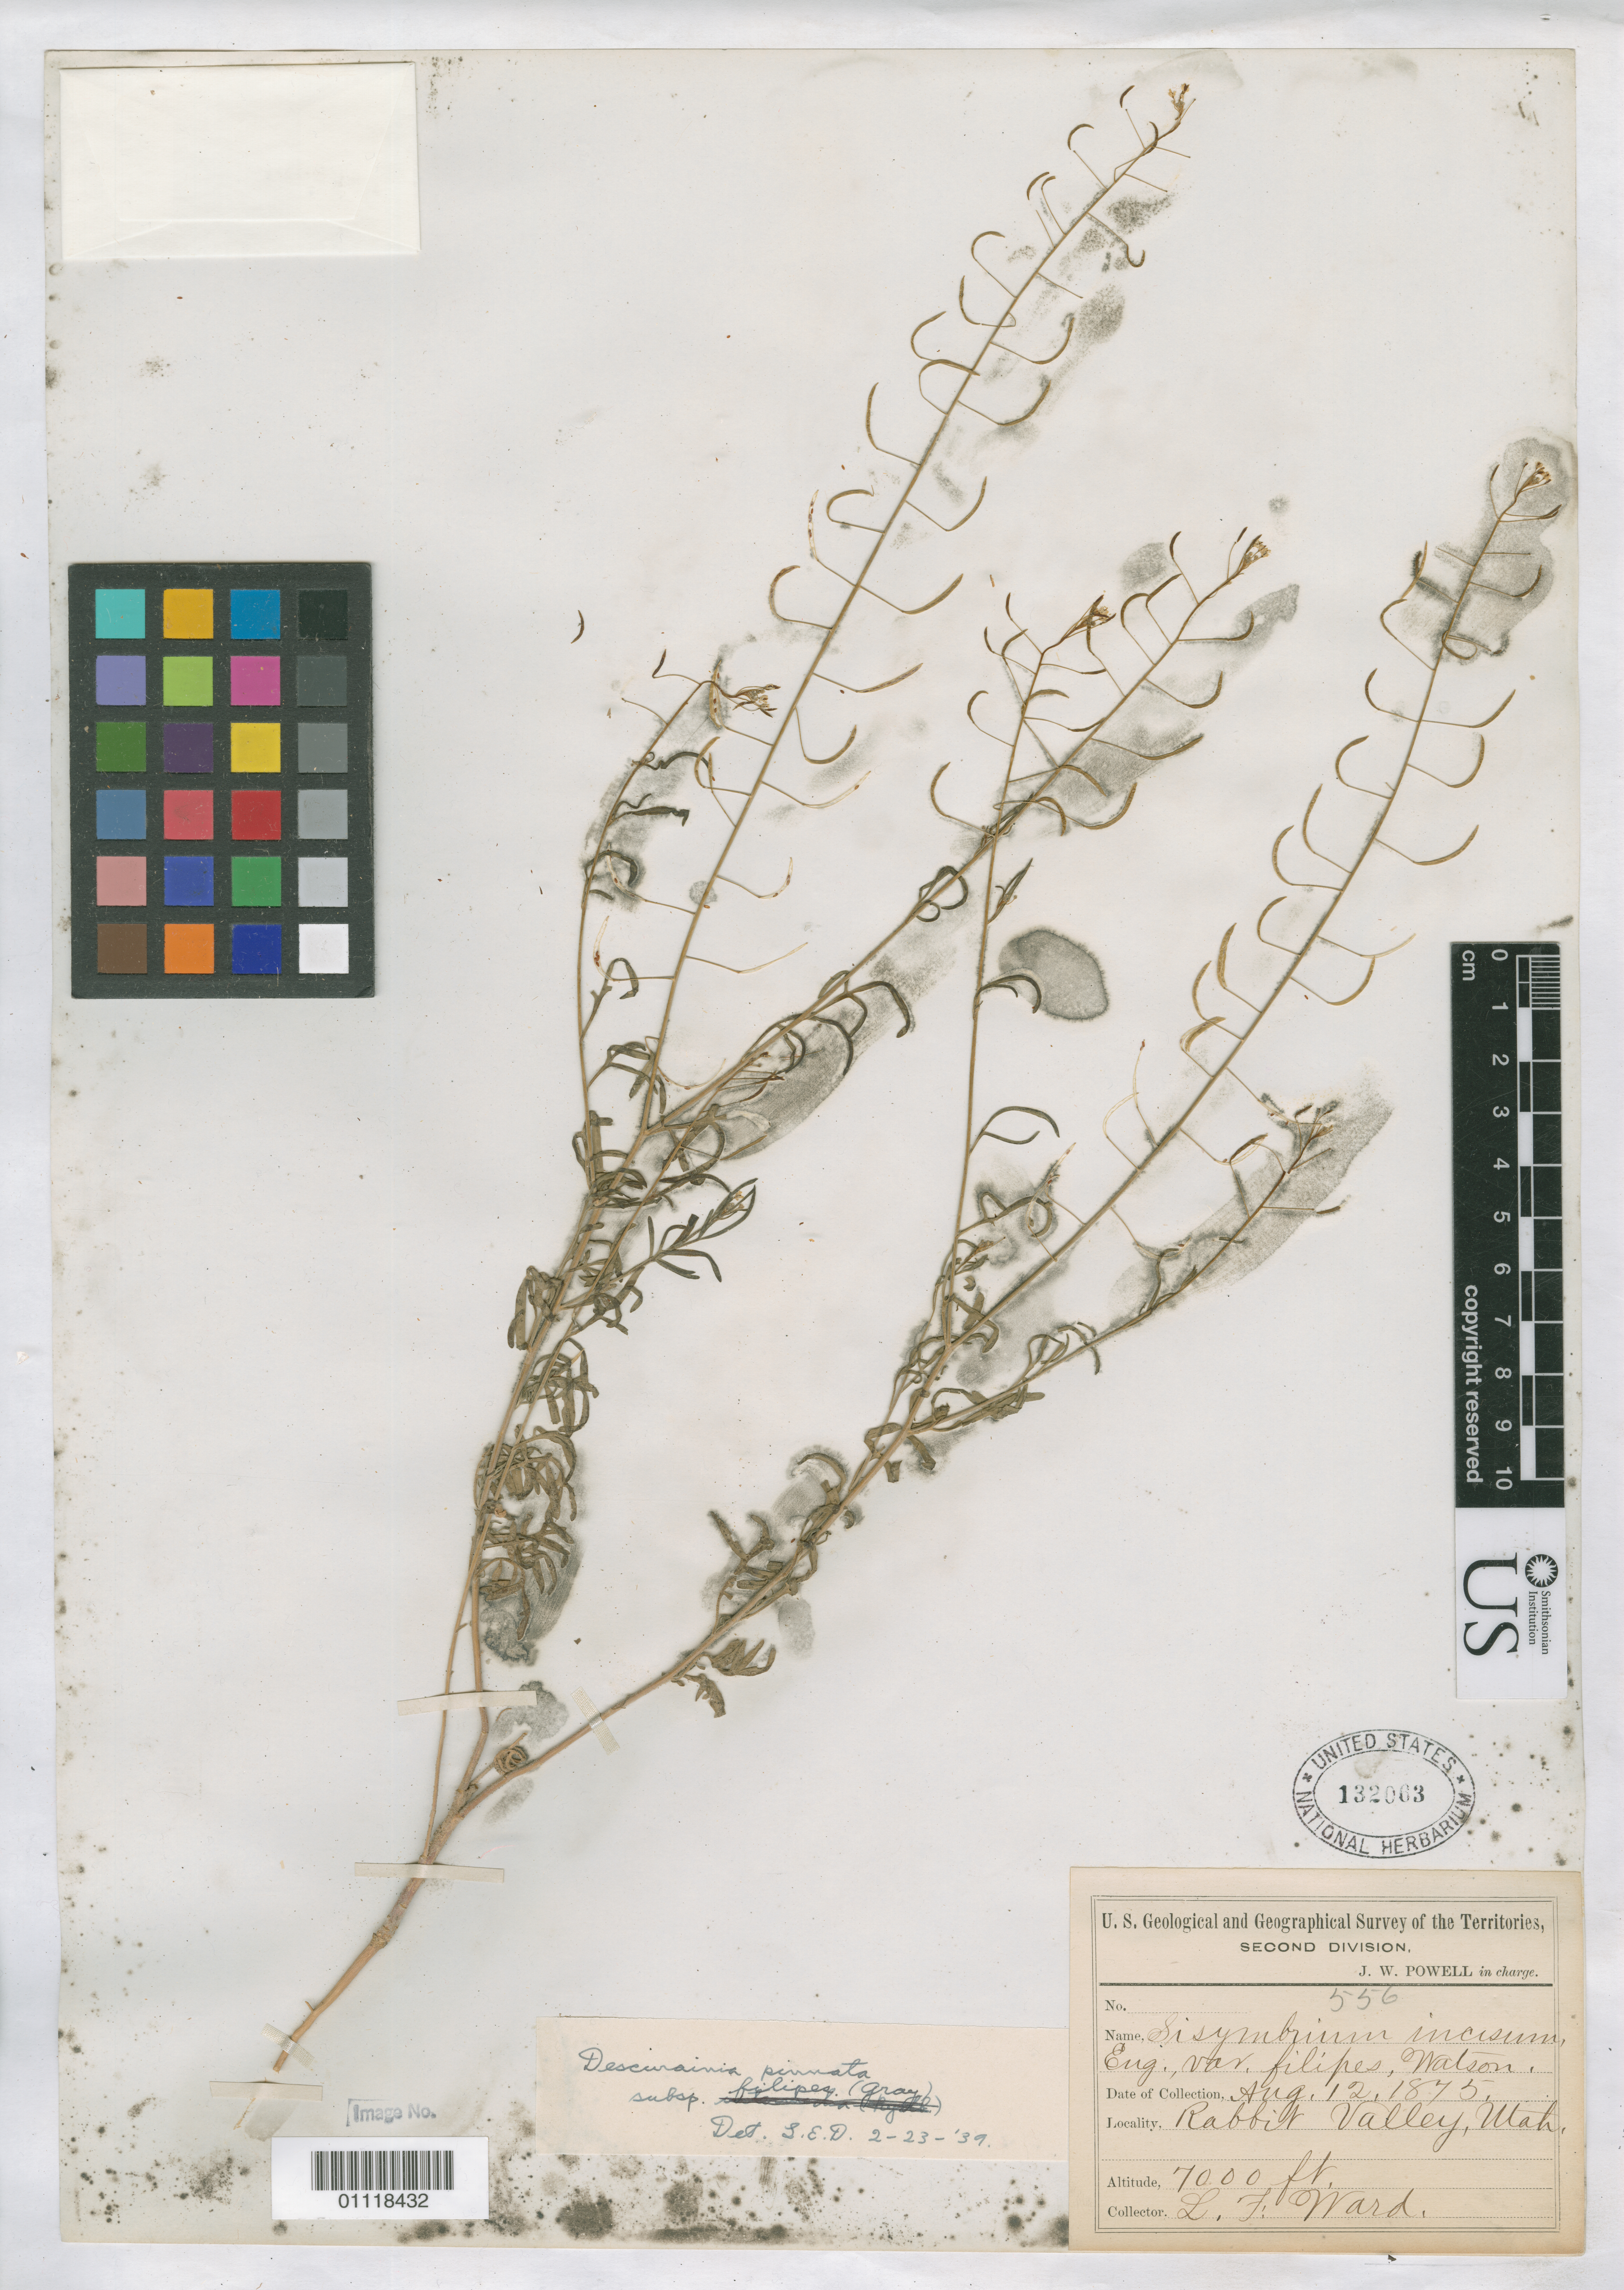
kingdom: Plantae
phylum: Tracheophyta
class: Magnoliopsida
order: Brassicales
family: Brassicaceae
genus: Descurainia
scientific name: Descurainia pinnata subsp. filipes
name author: (A. Gray) Detling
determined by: Detling, L. E.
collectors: L. F. Ward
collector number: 556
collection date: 1875-08-12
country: United States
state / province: Utah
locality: Rabbit Valley.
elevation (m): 2134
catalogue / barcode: US 132063